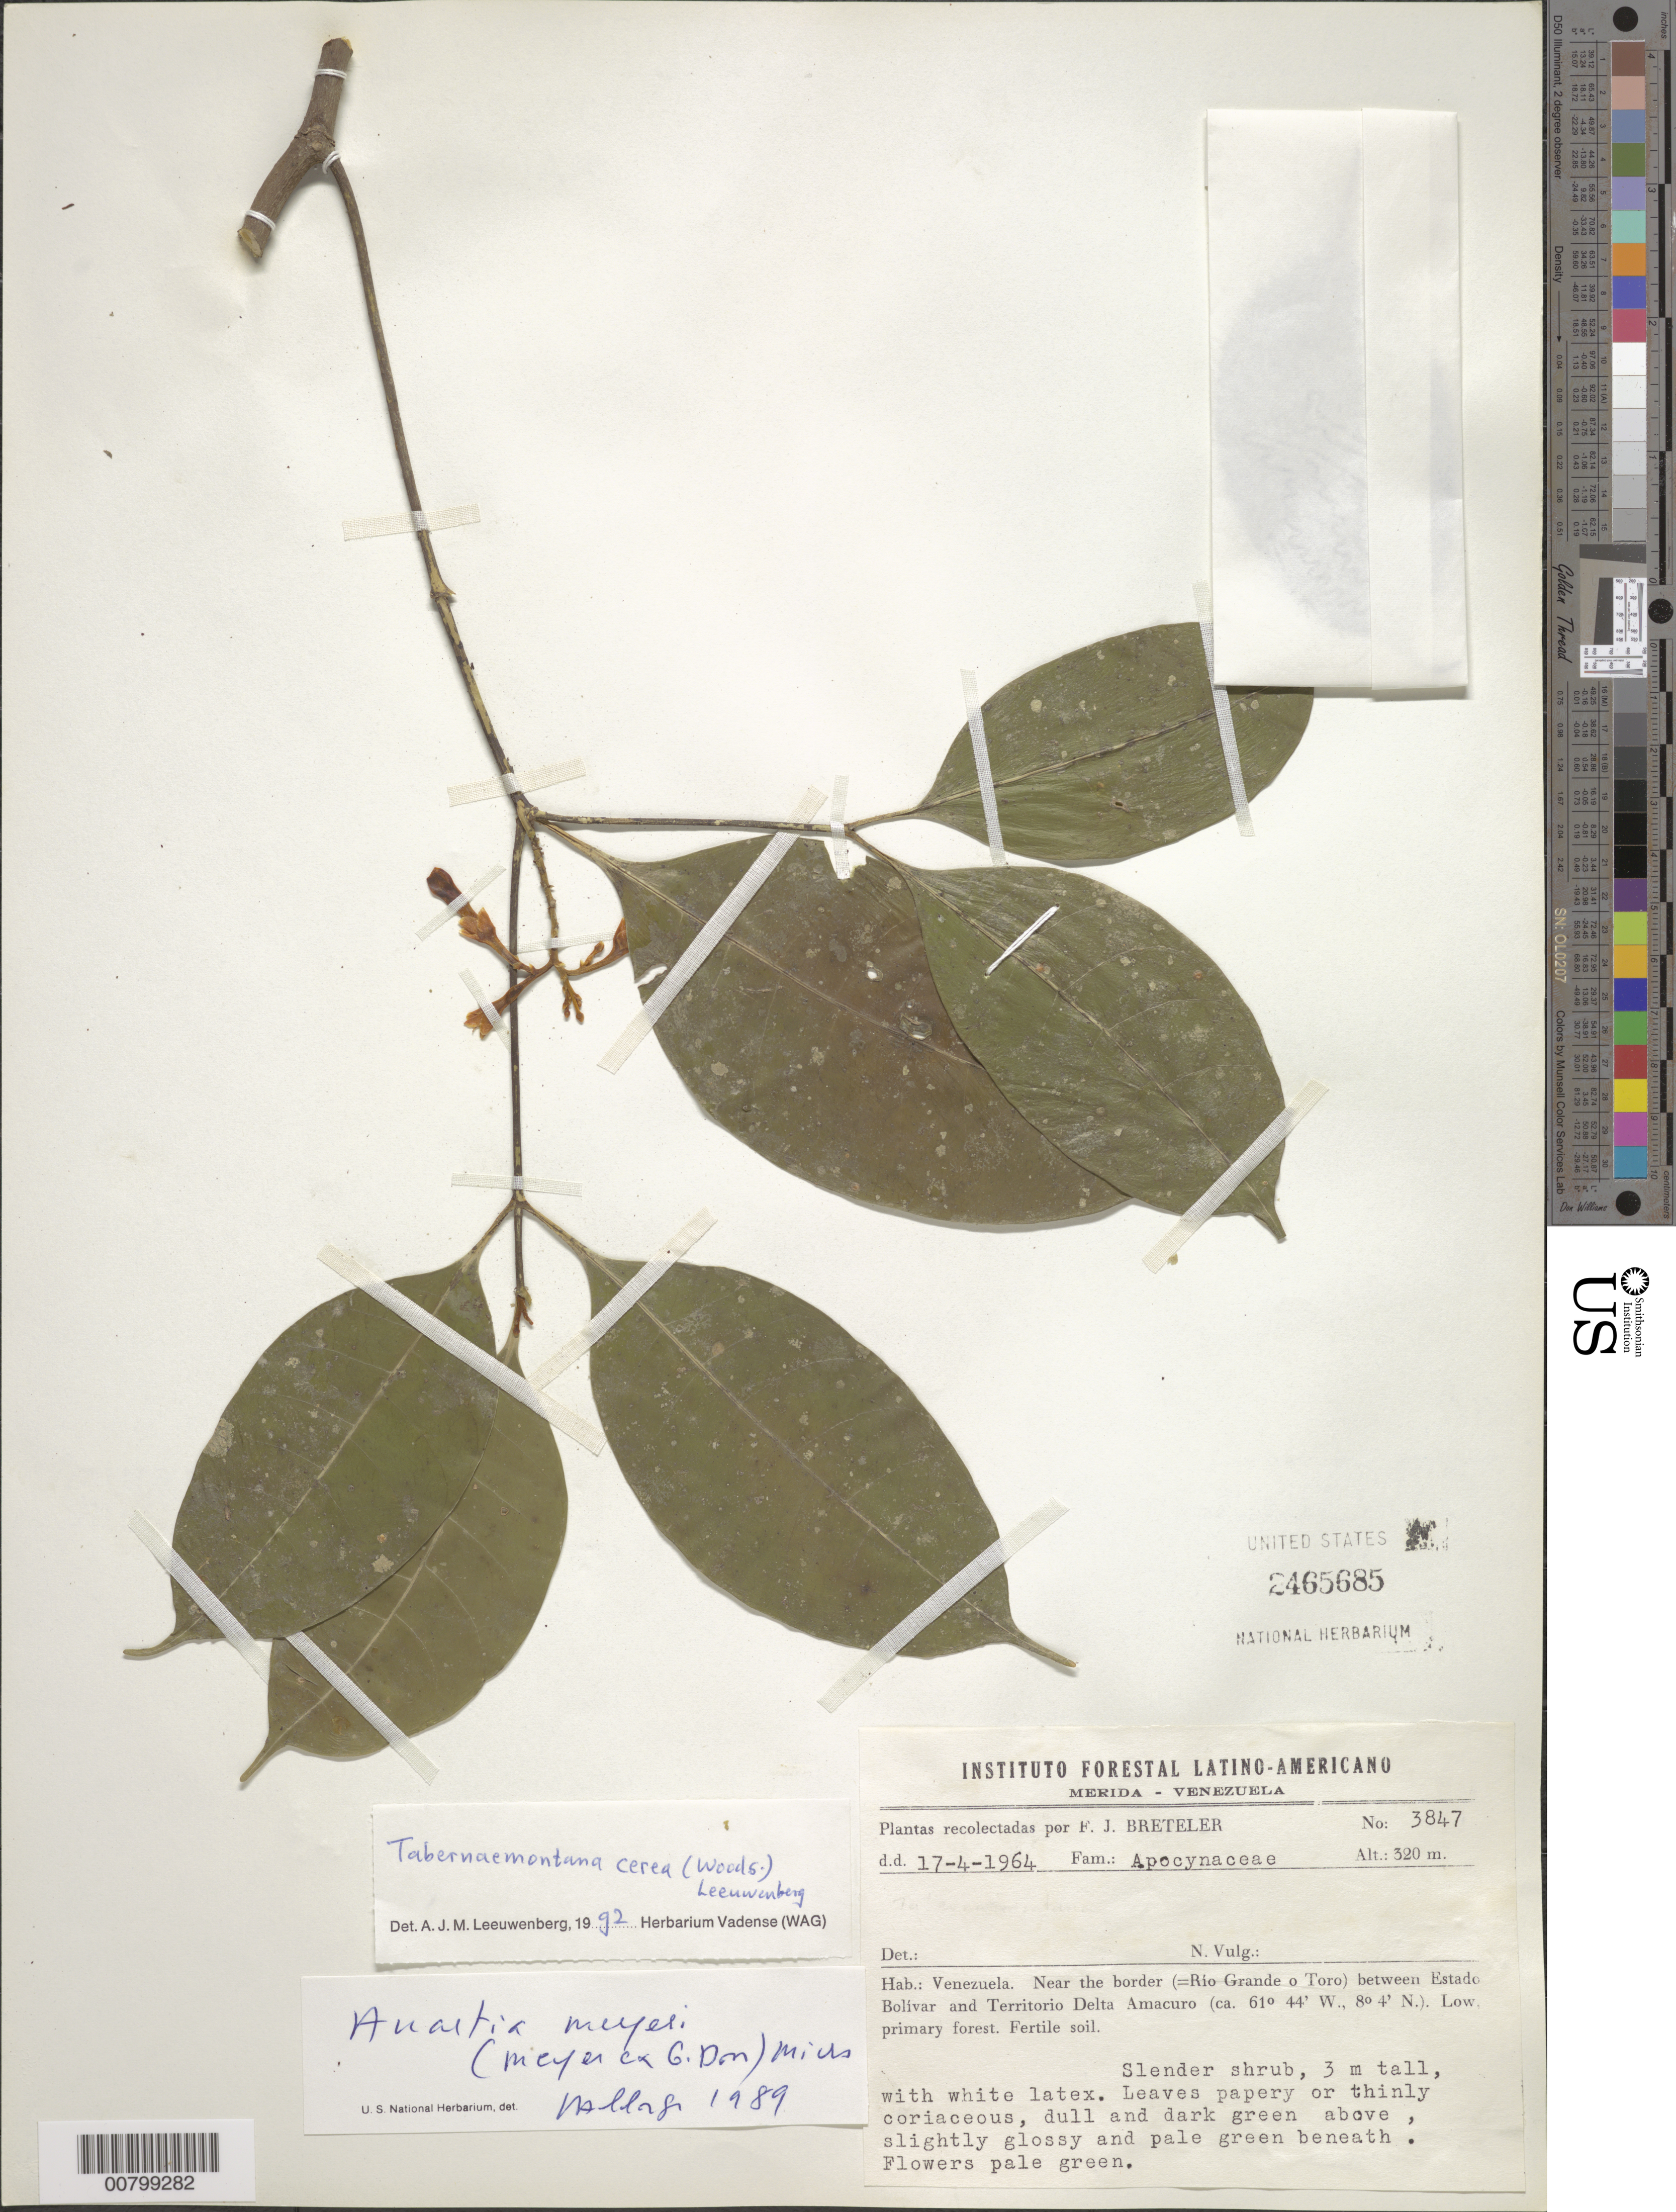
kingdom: Plantae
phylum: Tracheophyta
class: Magnoliopsida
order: Gentianales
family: Apocynaceae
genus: Tabernaemontana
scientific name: Tabernaemontana cerea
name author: (Woodson) Leewenberg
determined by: Leeuwenberg, A. J. M.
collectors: F. J. Breteler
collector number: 3847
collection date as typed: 17-Apr-64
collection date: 1964-04-17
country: Venezuela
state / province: Bolívar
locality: Río Grande o Toro, near border between Estado Bolívar and Territorío Delta Amacuro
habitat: Low, primary forest; fertile soil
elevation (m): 320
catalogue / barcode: US 2465685